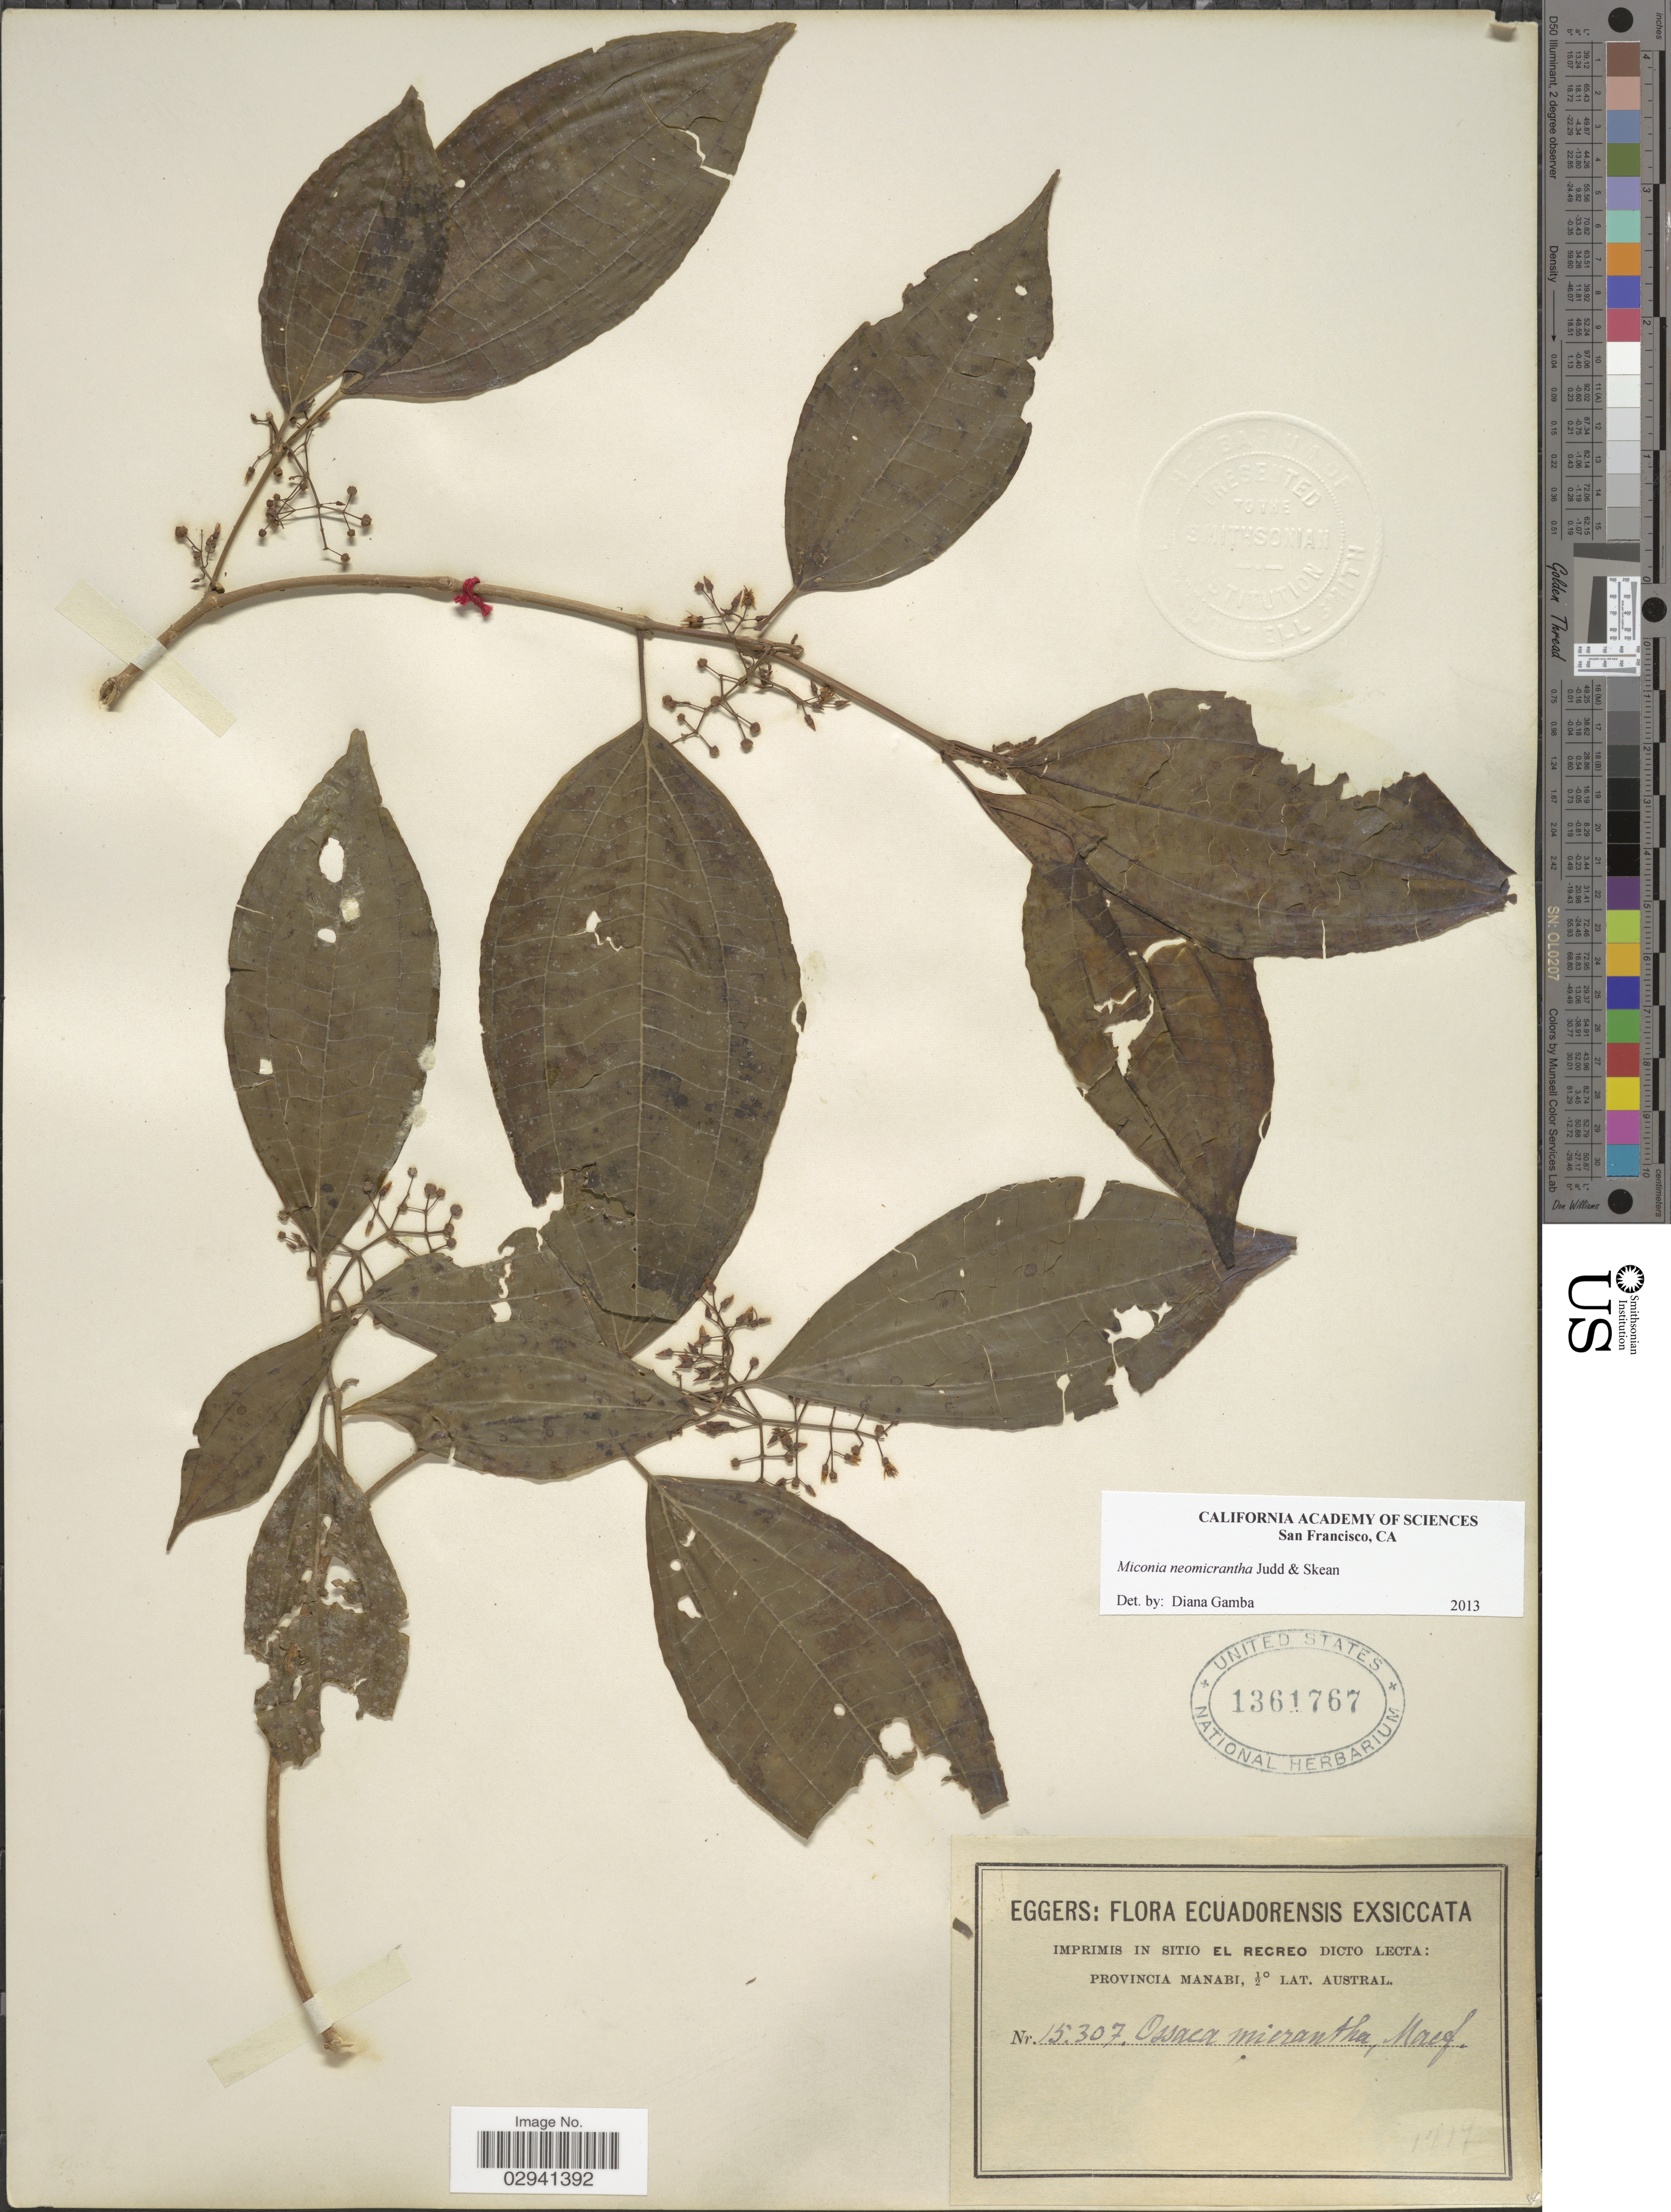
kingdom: Plantae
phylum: Tracheophyta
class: Magnoliopsida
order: Myrtales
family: Melastomataceae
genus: Miconia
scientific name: Miconia neomicrantha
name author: Judd & Skean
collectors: -. Eggers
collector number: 15307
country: Ecuador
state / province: Manabí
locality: Imprimis in sitio El Recreo Dicto Lecta, Provincia Manabi.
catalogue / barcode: US 1361767